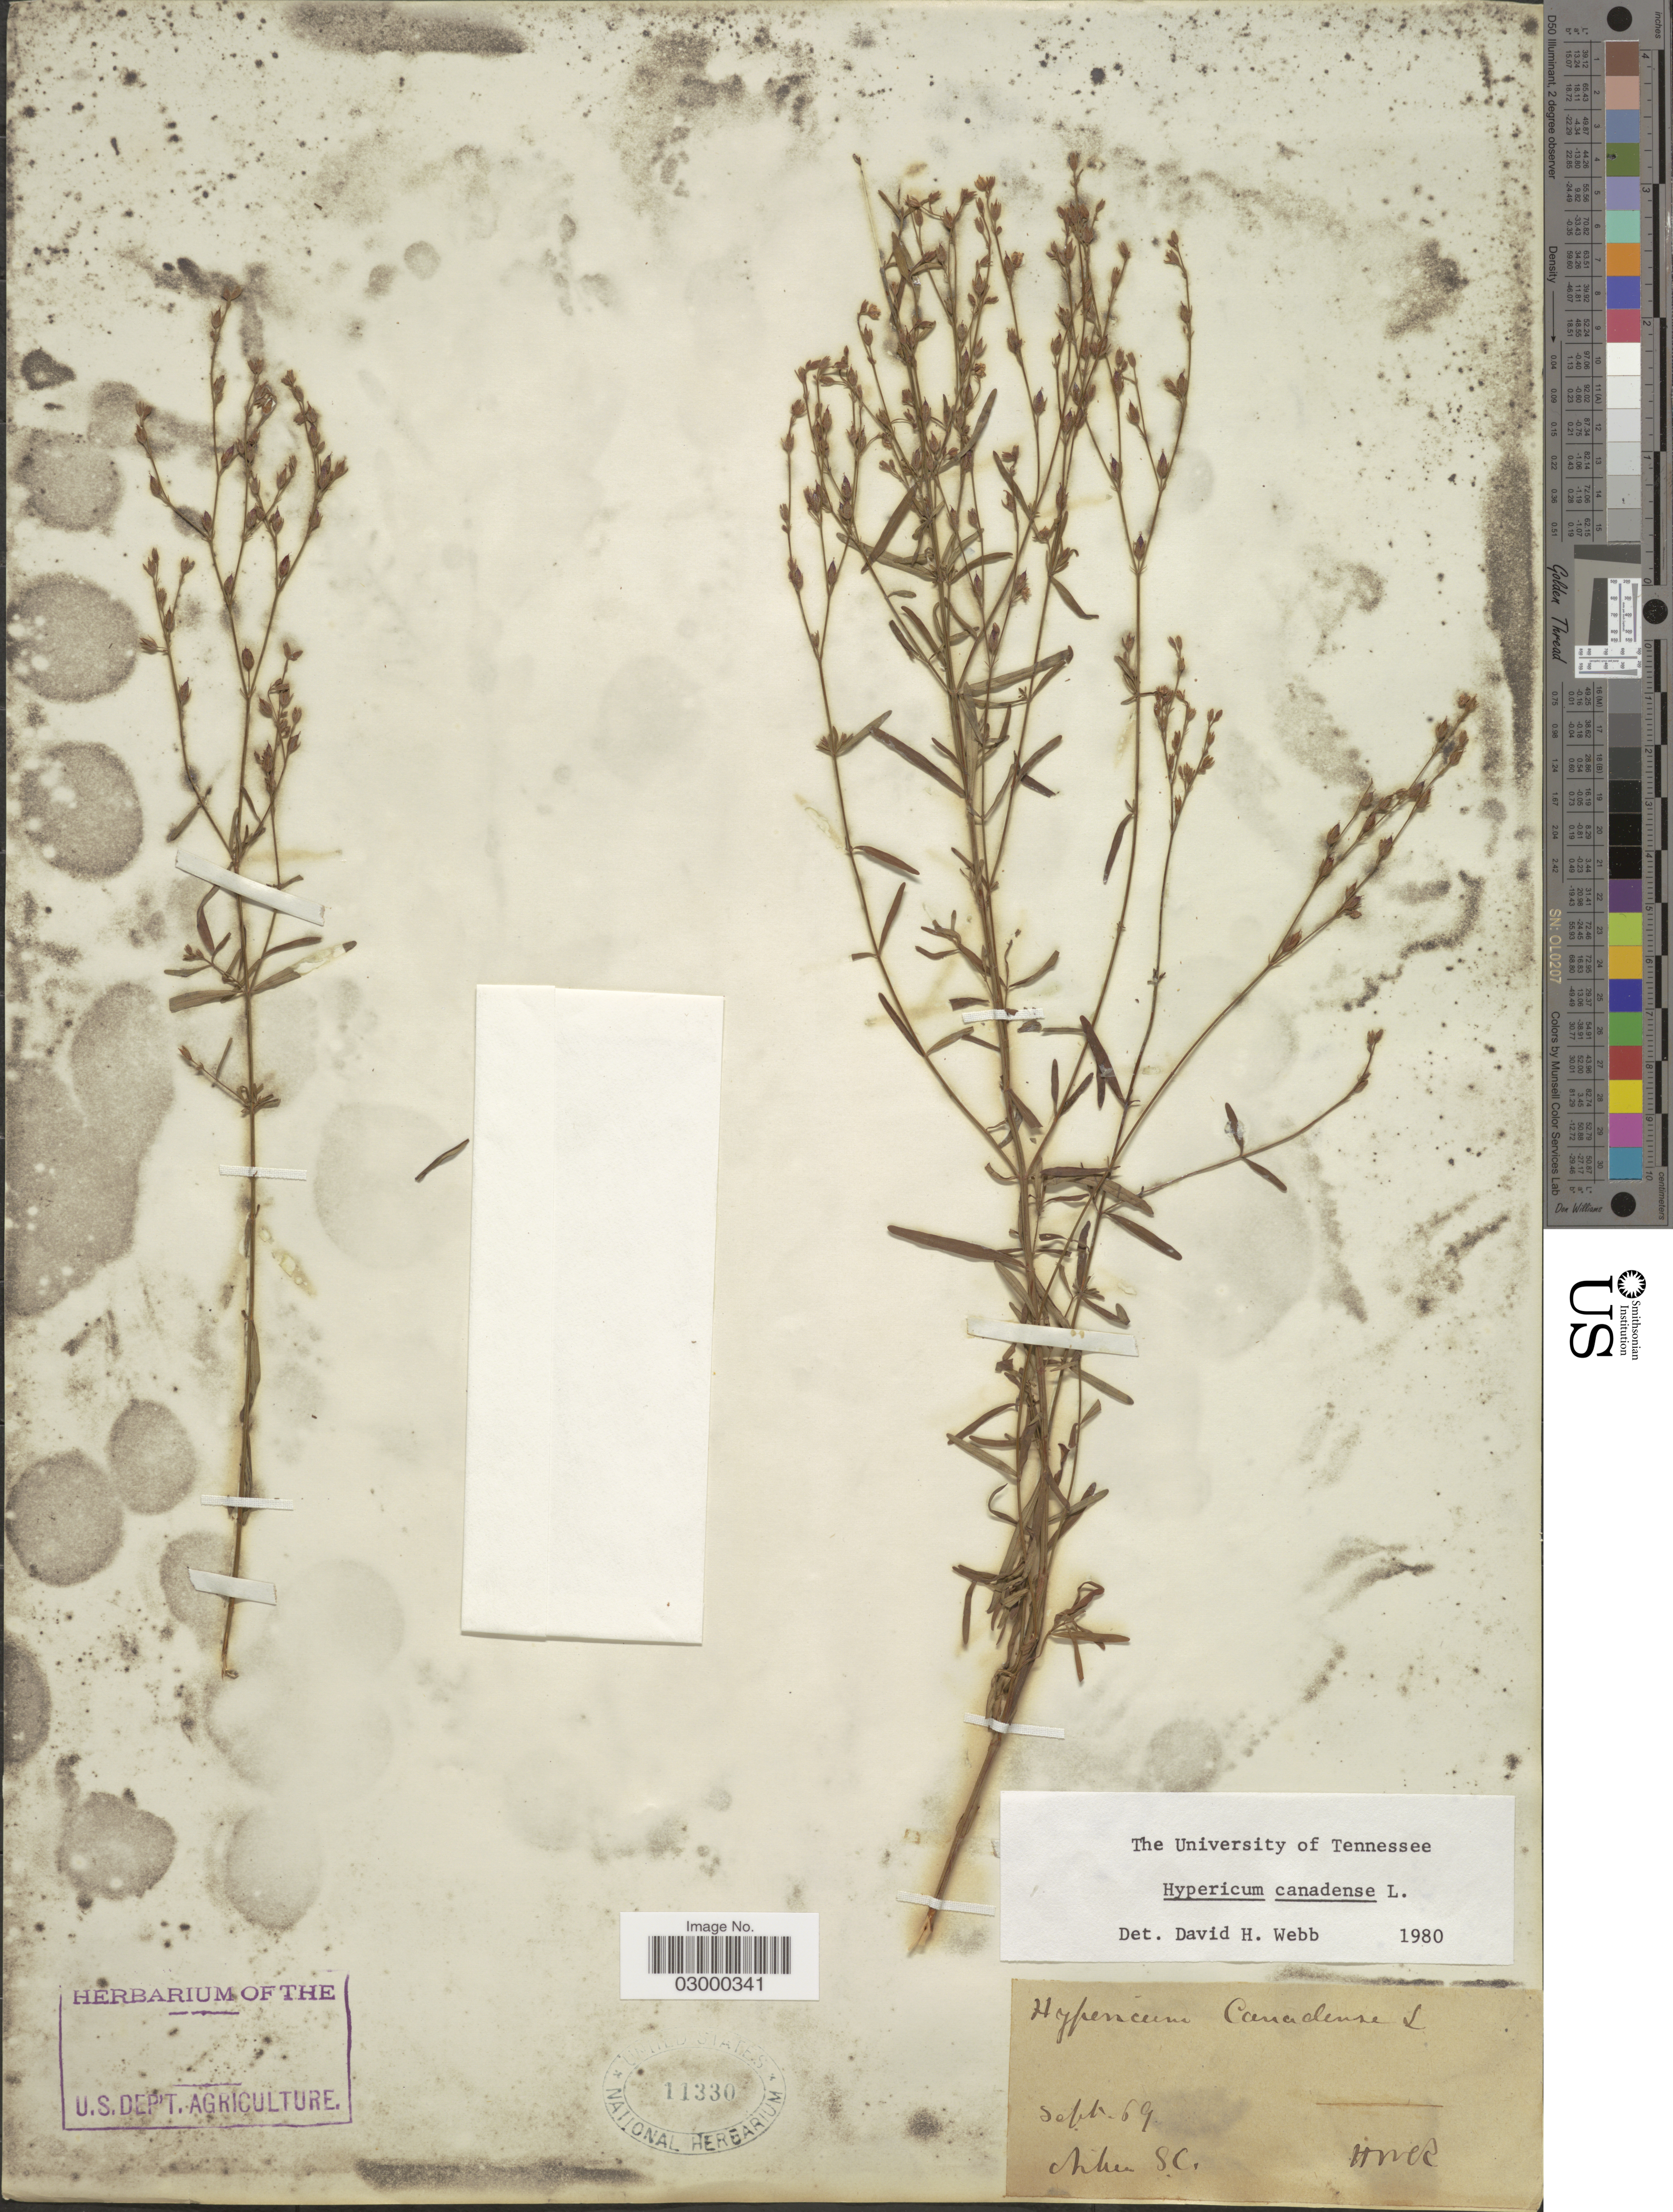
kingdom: Plantae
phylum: Tracheophyta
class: Magnoliopsida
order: Malpighiales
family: Hypericaceae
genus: Hypericum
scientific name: Hypericum canadense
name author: L.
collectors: H. W. R.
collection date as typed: Transcribed d/m/y: /9/69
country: United States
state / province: South Carolina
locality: Aiken.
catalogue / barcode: US 11330